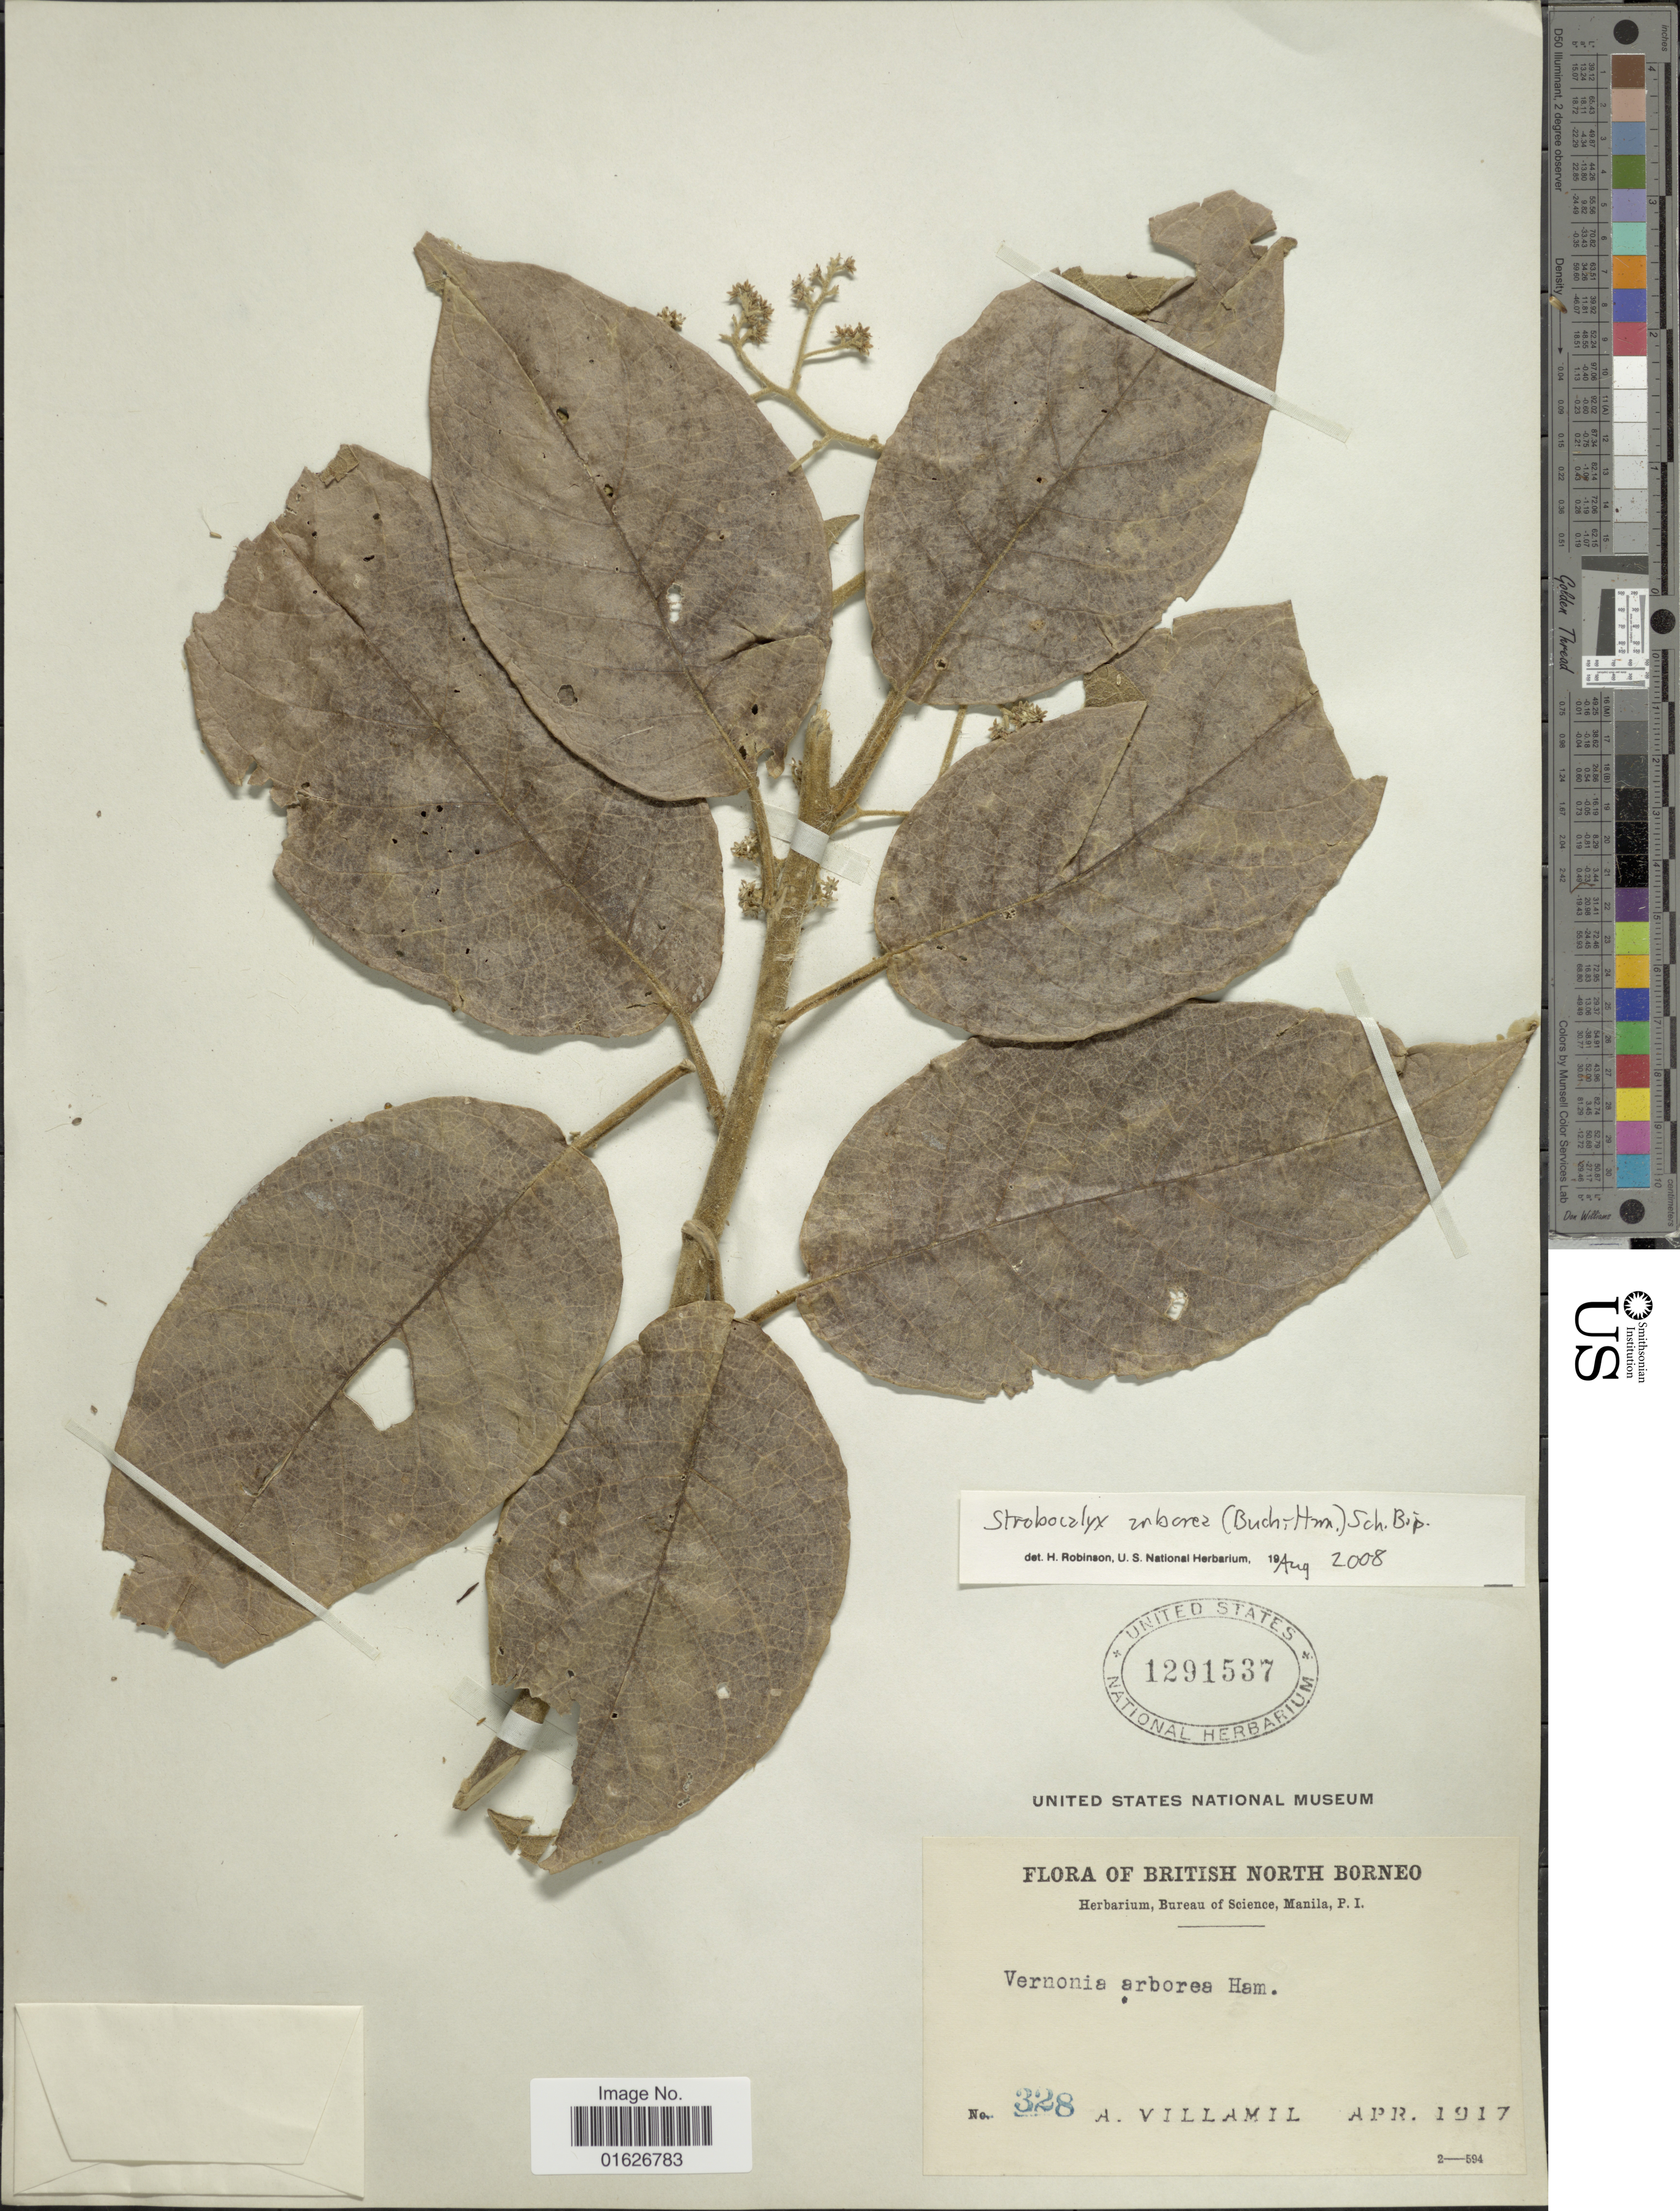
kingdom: Plantae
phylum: Tracheophyta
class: Magnoliopsida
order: Asterales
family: Asteraceae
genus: Strobocalyx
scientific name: Strobocalyx arborea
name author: (Buch.-Ham.) Sch. Bip.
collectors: A. Villamil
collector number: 328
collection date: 1917-04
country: Malaysia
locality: British North Borneo.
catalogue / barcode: US 1291537